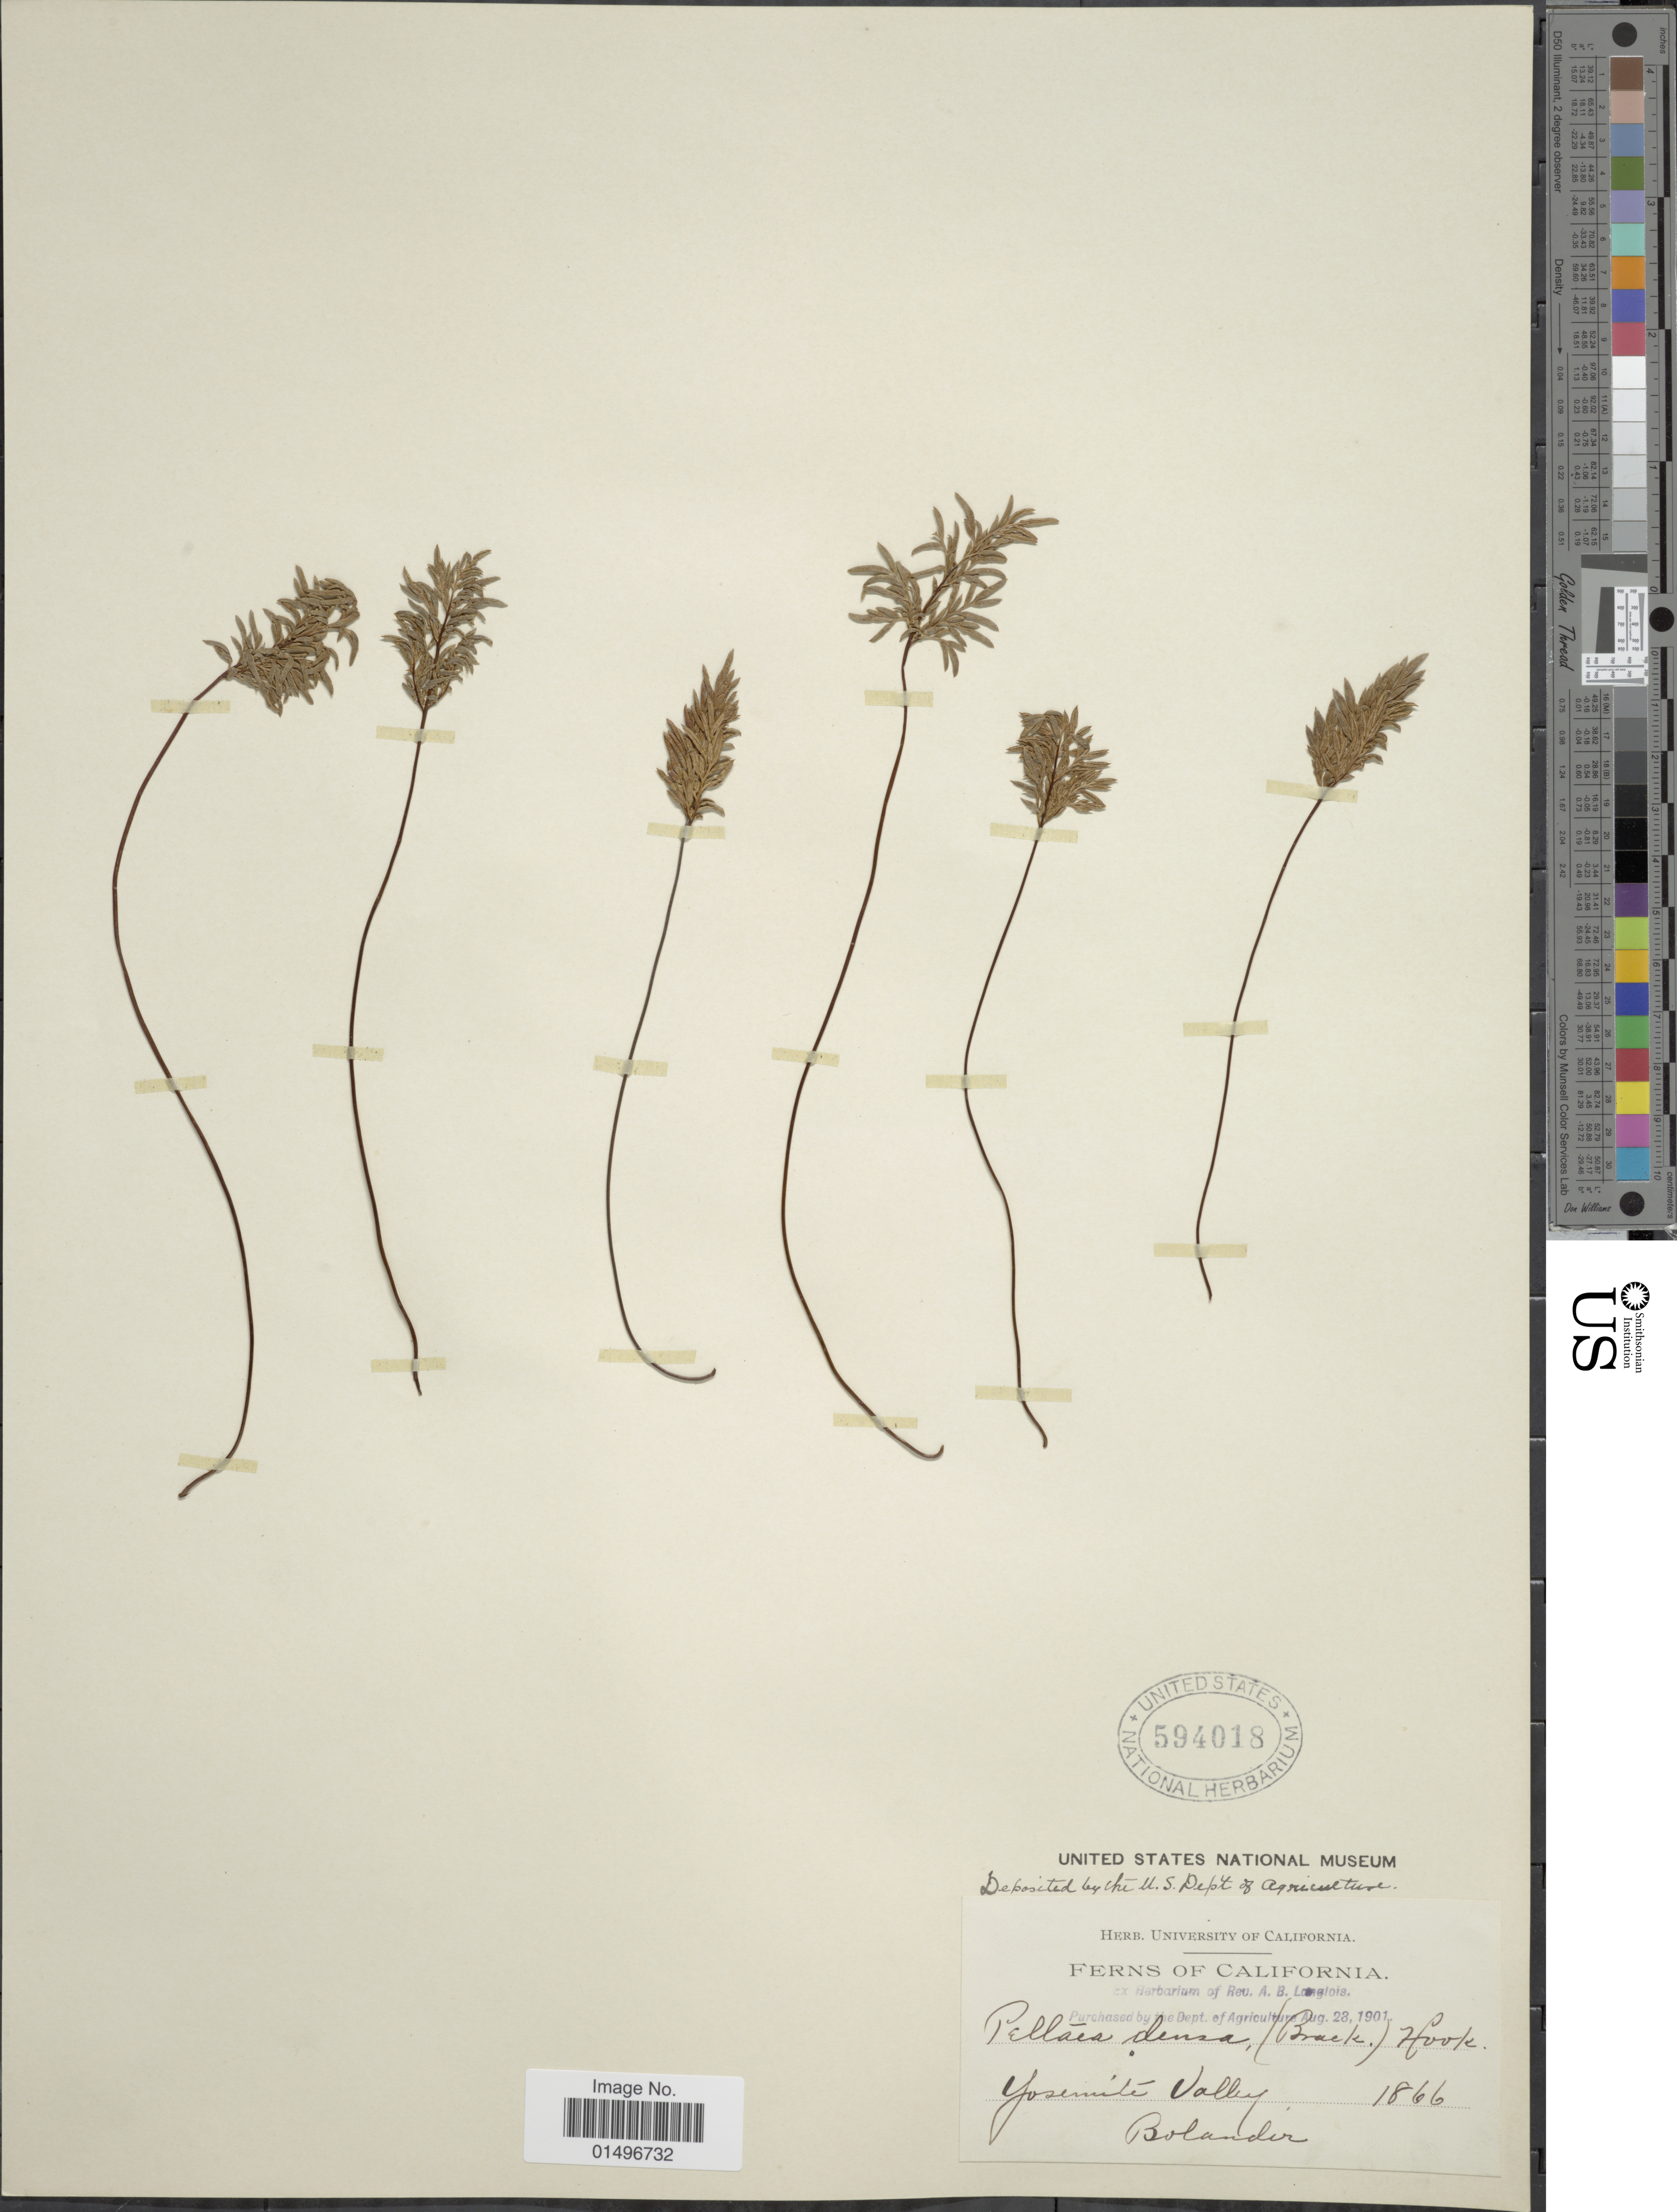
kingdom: Plantae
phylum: Tracheophyta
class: Polypodiopsida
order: Polypodiales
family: Pteridaceae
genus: Aspidotis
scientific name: Aspidotis densa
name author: (Brack.) Lellinger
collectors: -. Bolander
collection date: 1866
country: United States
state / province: California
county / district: Mariposa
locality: California, Yosemite Valley.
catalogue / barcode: US 594018